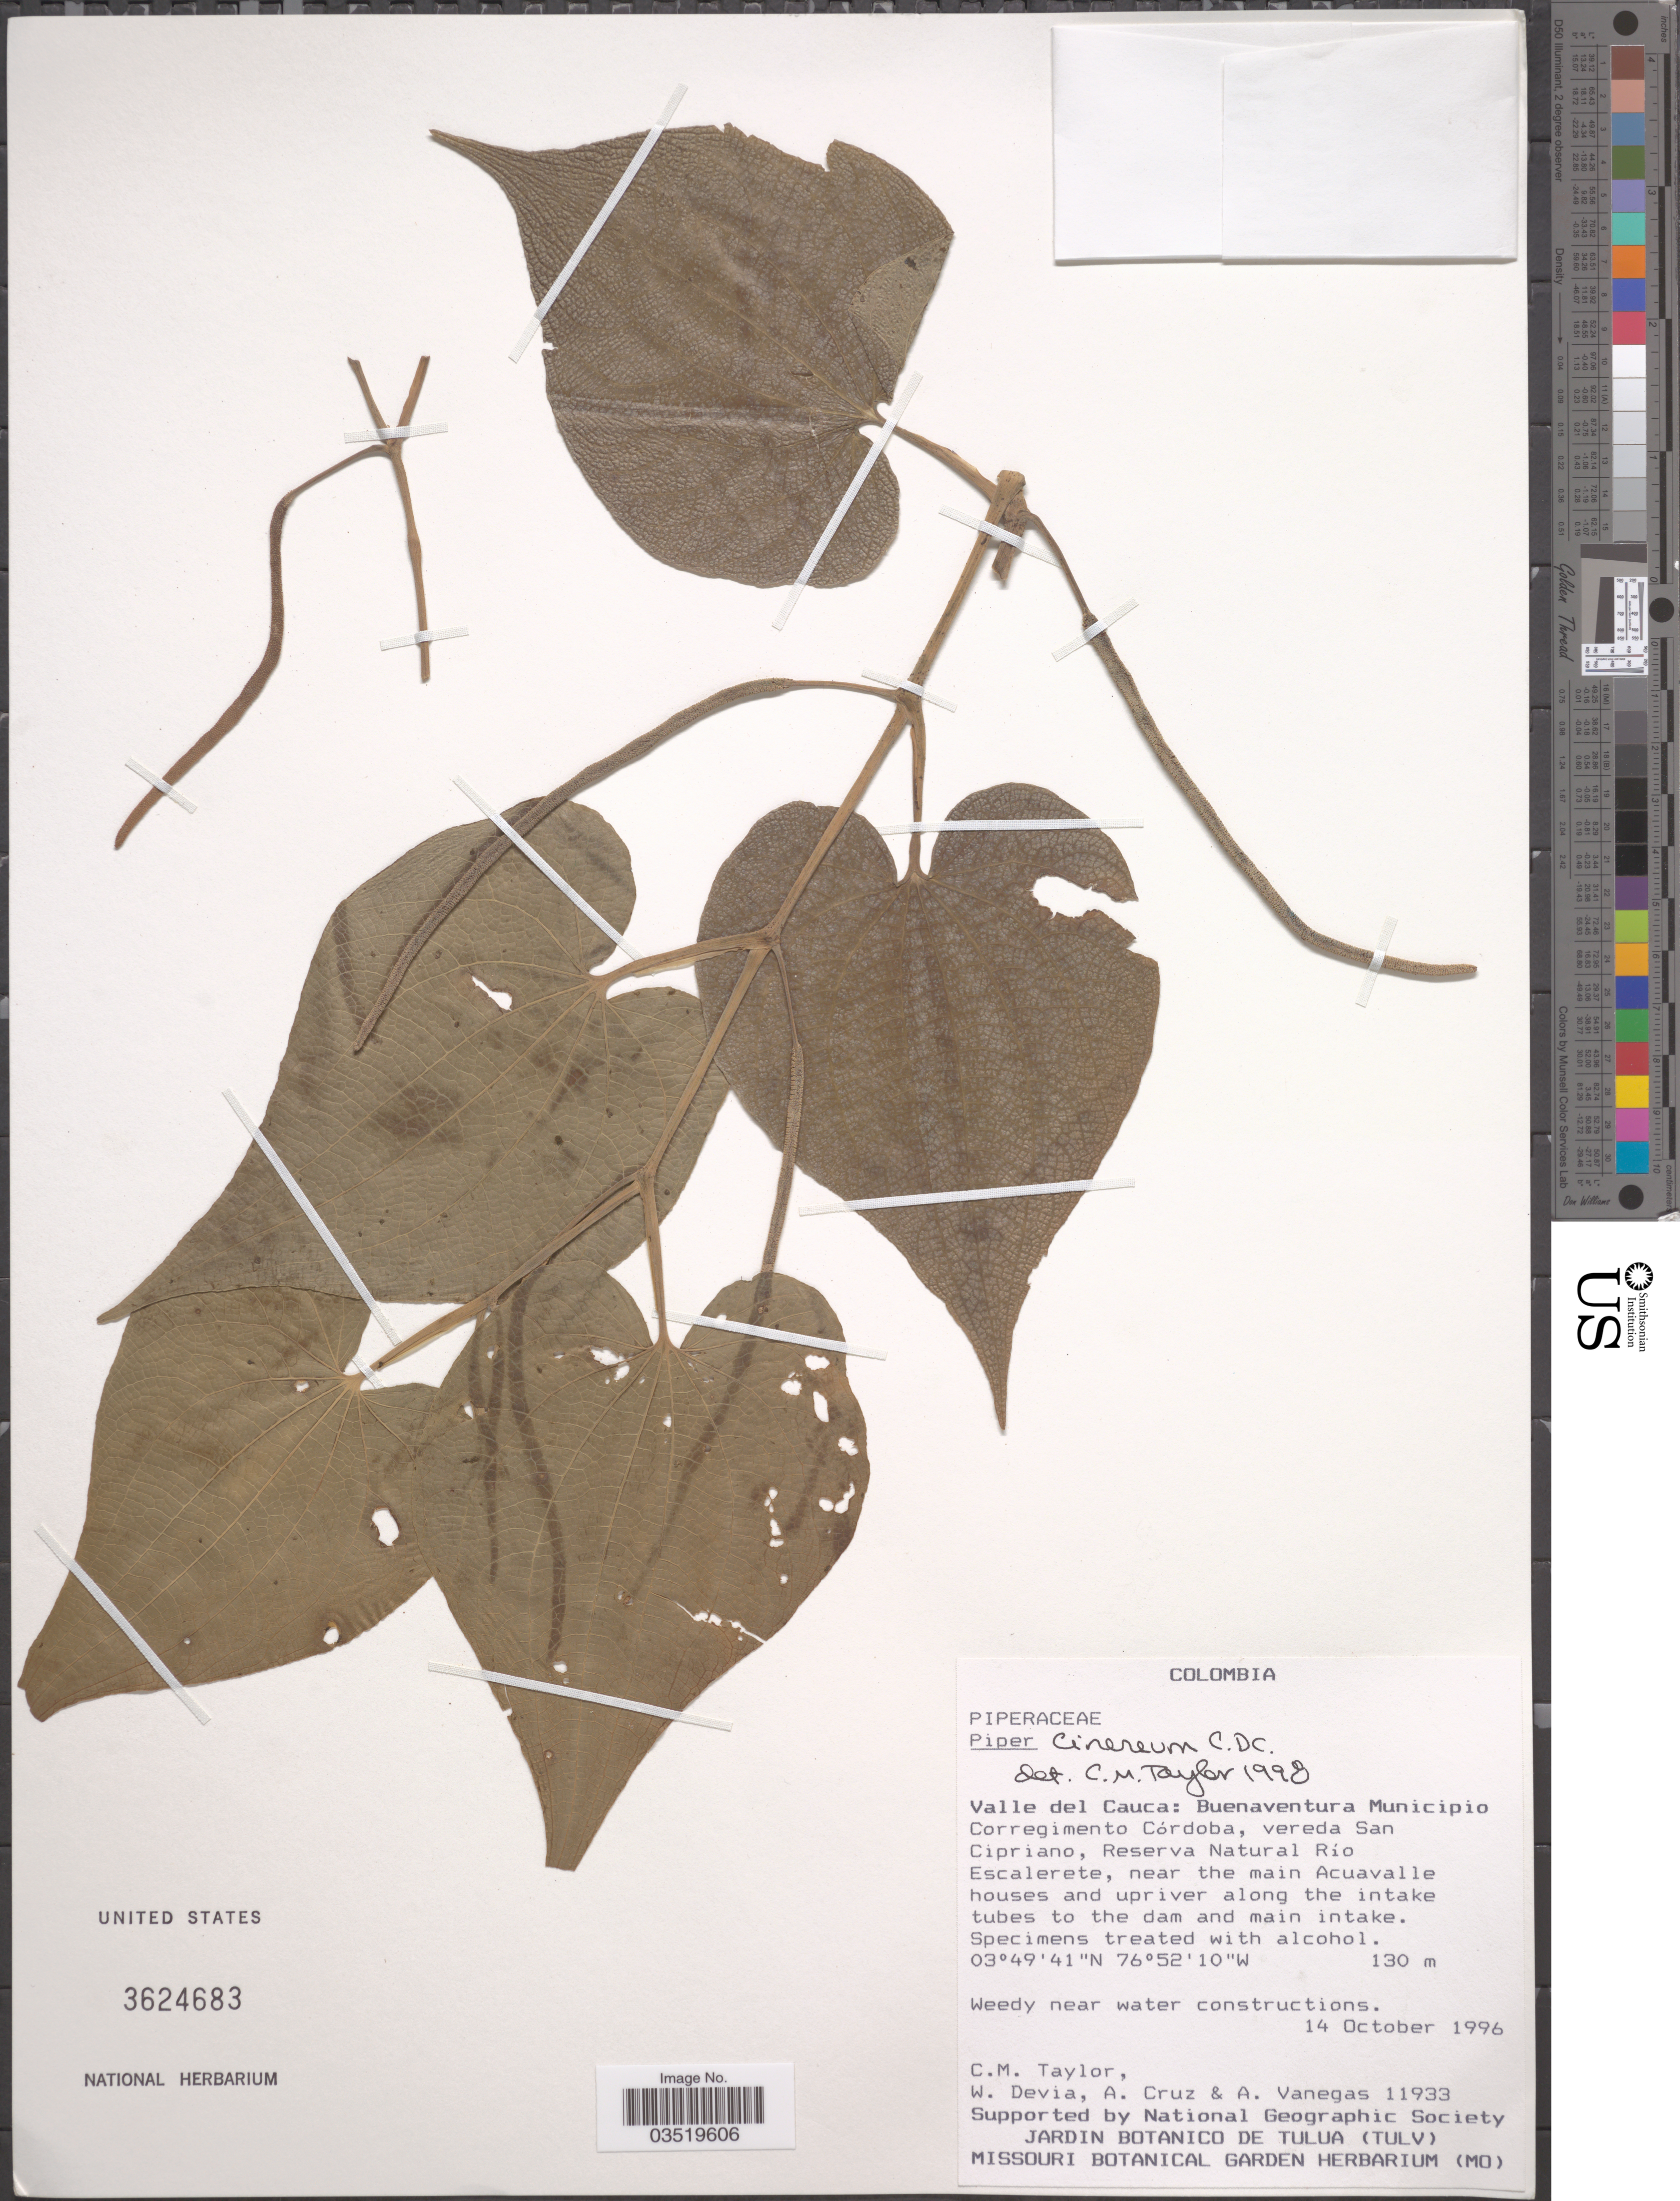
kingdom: Plantae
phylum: Tracheophyta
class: Magnoliopsida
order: Piperales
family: Piperaceae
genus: Piper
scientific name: Piper cinereum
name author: C. DC.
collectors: C. M. Taylor, W. Devia, A. Cruz & A. Vanegas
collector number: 11933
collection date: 1996-10-14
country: Colombia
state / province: Valle del Cauca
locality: Buenaventura Municipio Corregimento Córdoba, vereda San Cipriano, Reserva Natural Río Escalerete, near the main Acuavalle houses and upriver along the intake tubes to the dam and main intake. Near water constructions.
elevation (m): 130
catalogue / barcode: US 3624683